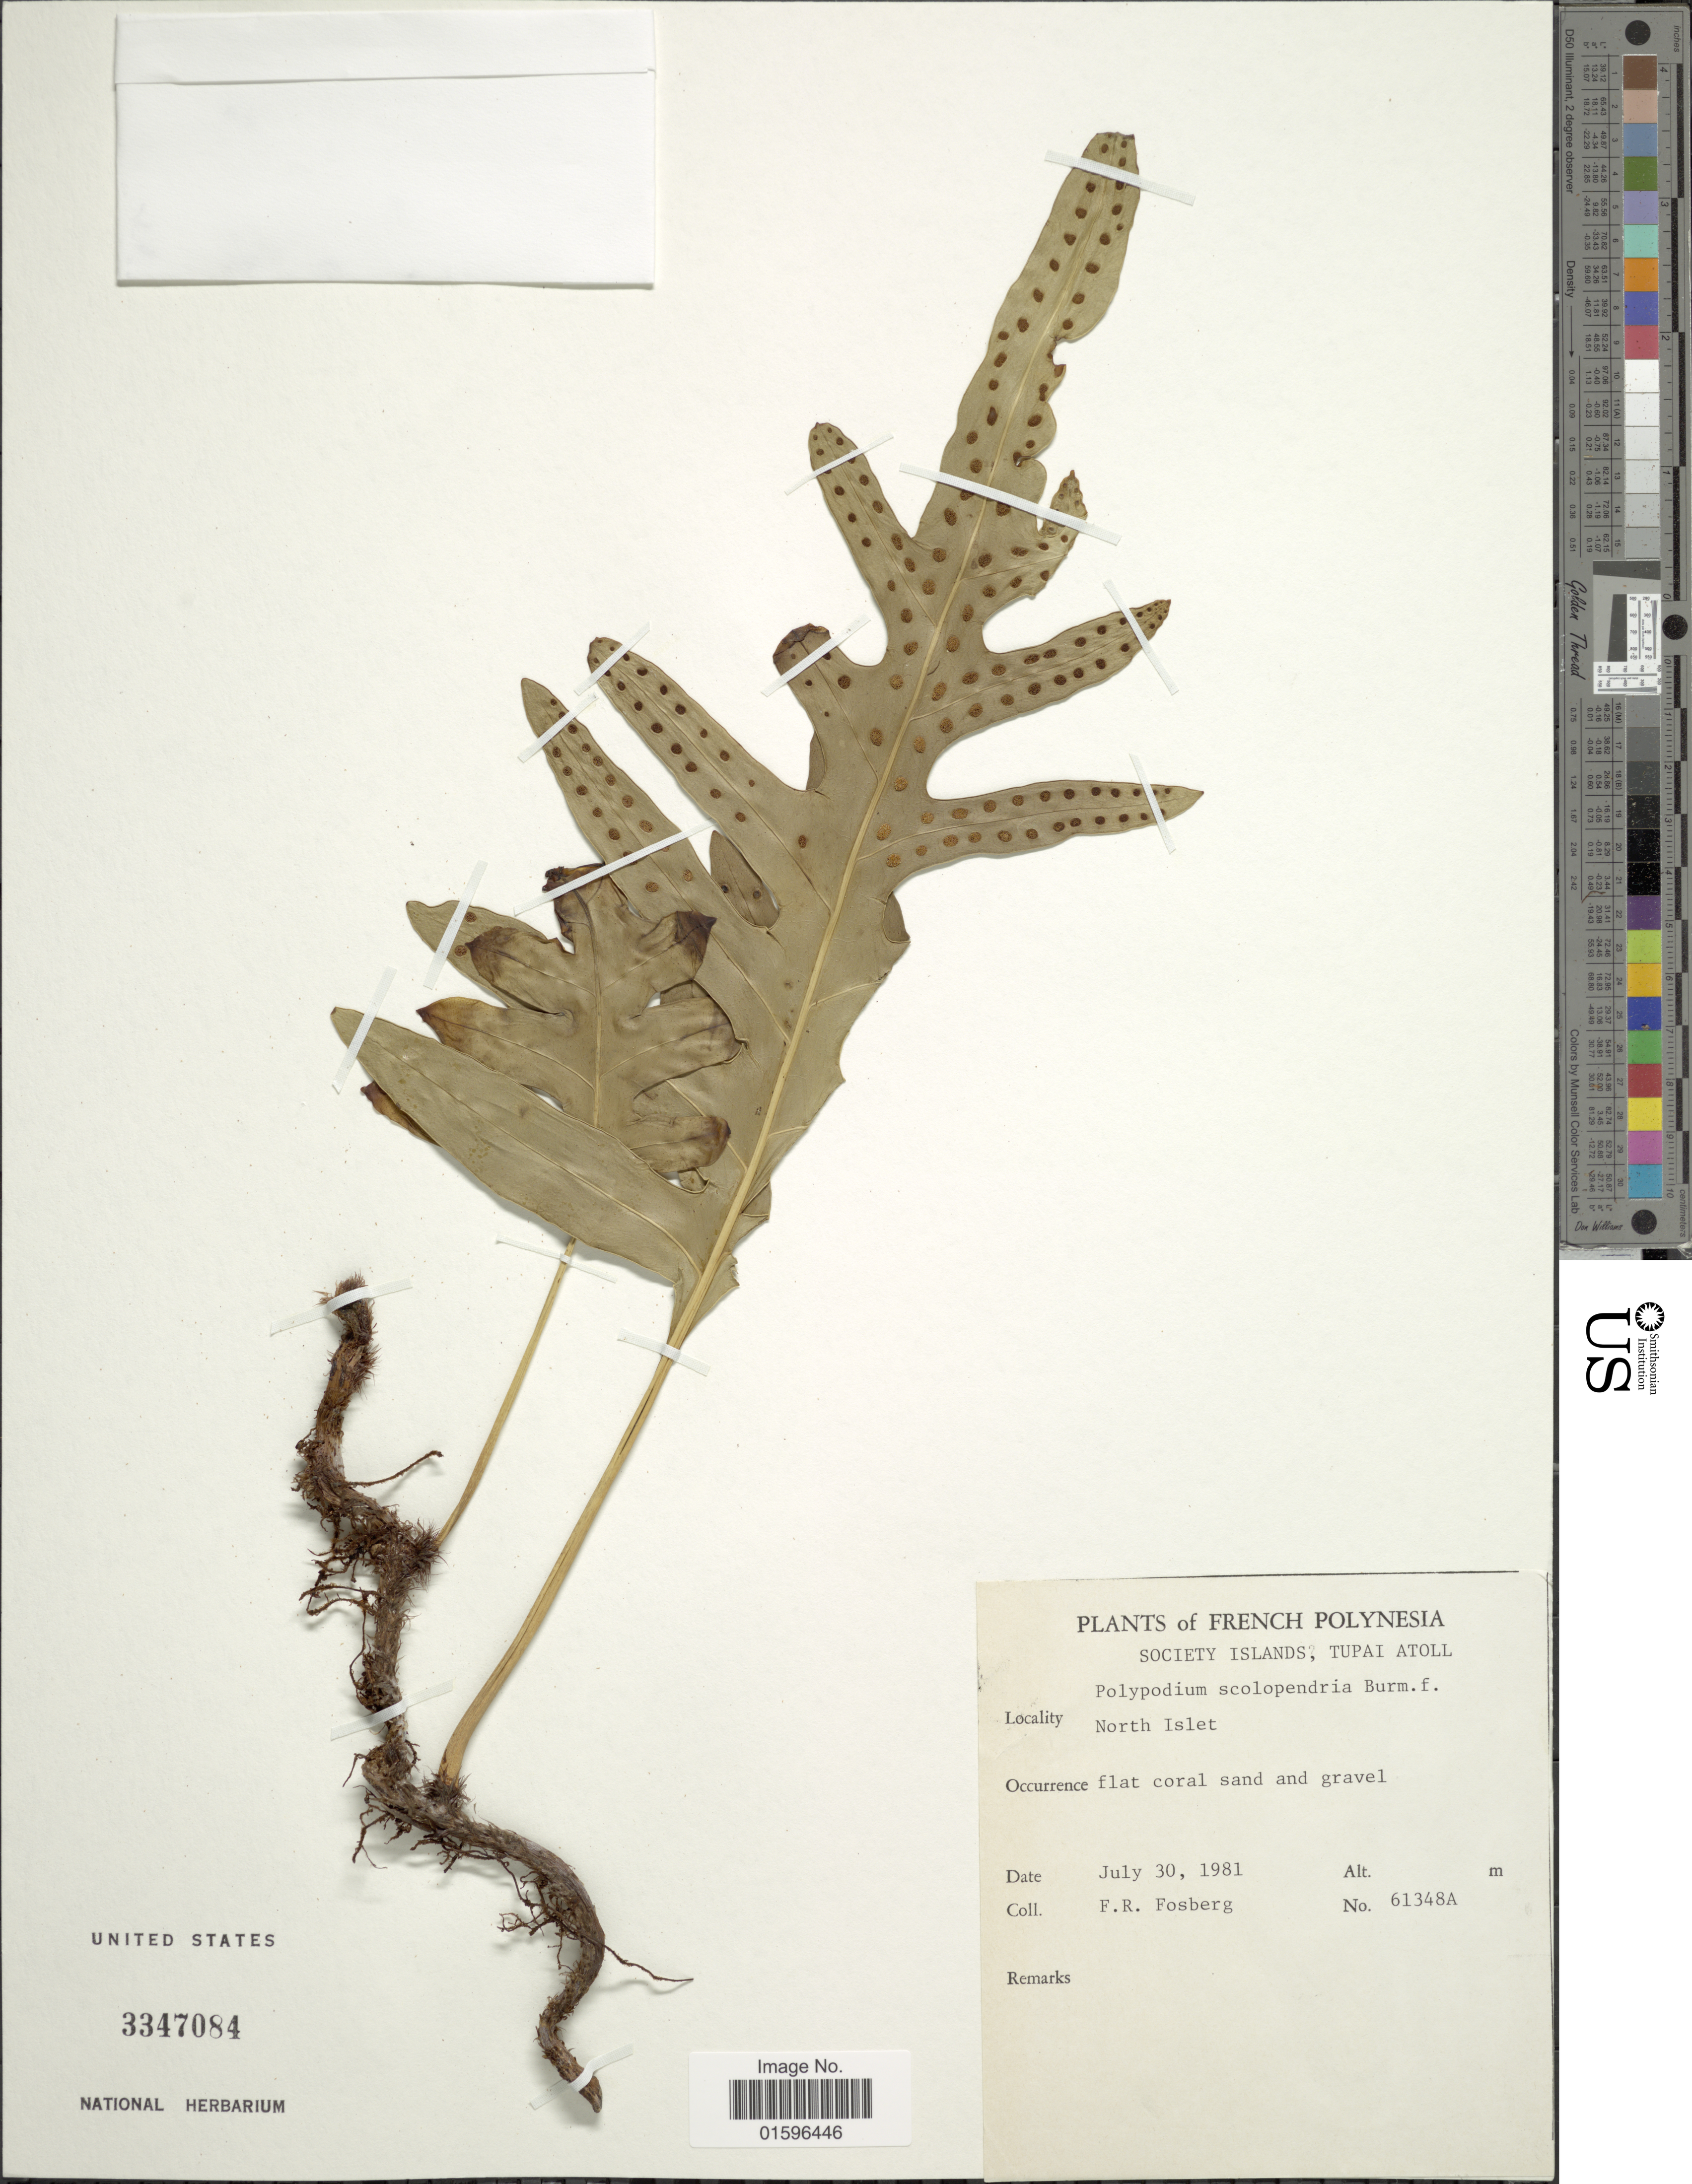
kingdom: Plantae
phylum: Tracheophyta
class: Polypodiopsida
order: Polypodiales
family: Polypodiaceae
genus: Polypodium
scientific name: Polypodium scolopendria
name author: Burm. f.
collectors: F. R. Fosberg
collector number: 61348A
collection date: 1981-07-30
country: French Polynesia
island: Tupai Atoll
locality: French Polynesia, Society Islands, Tupai Atoll, North Islet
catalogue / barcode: US 3347084